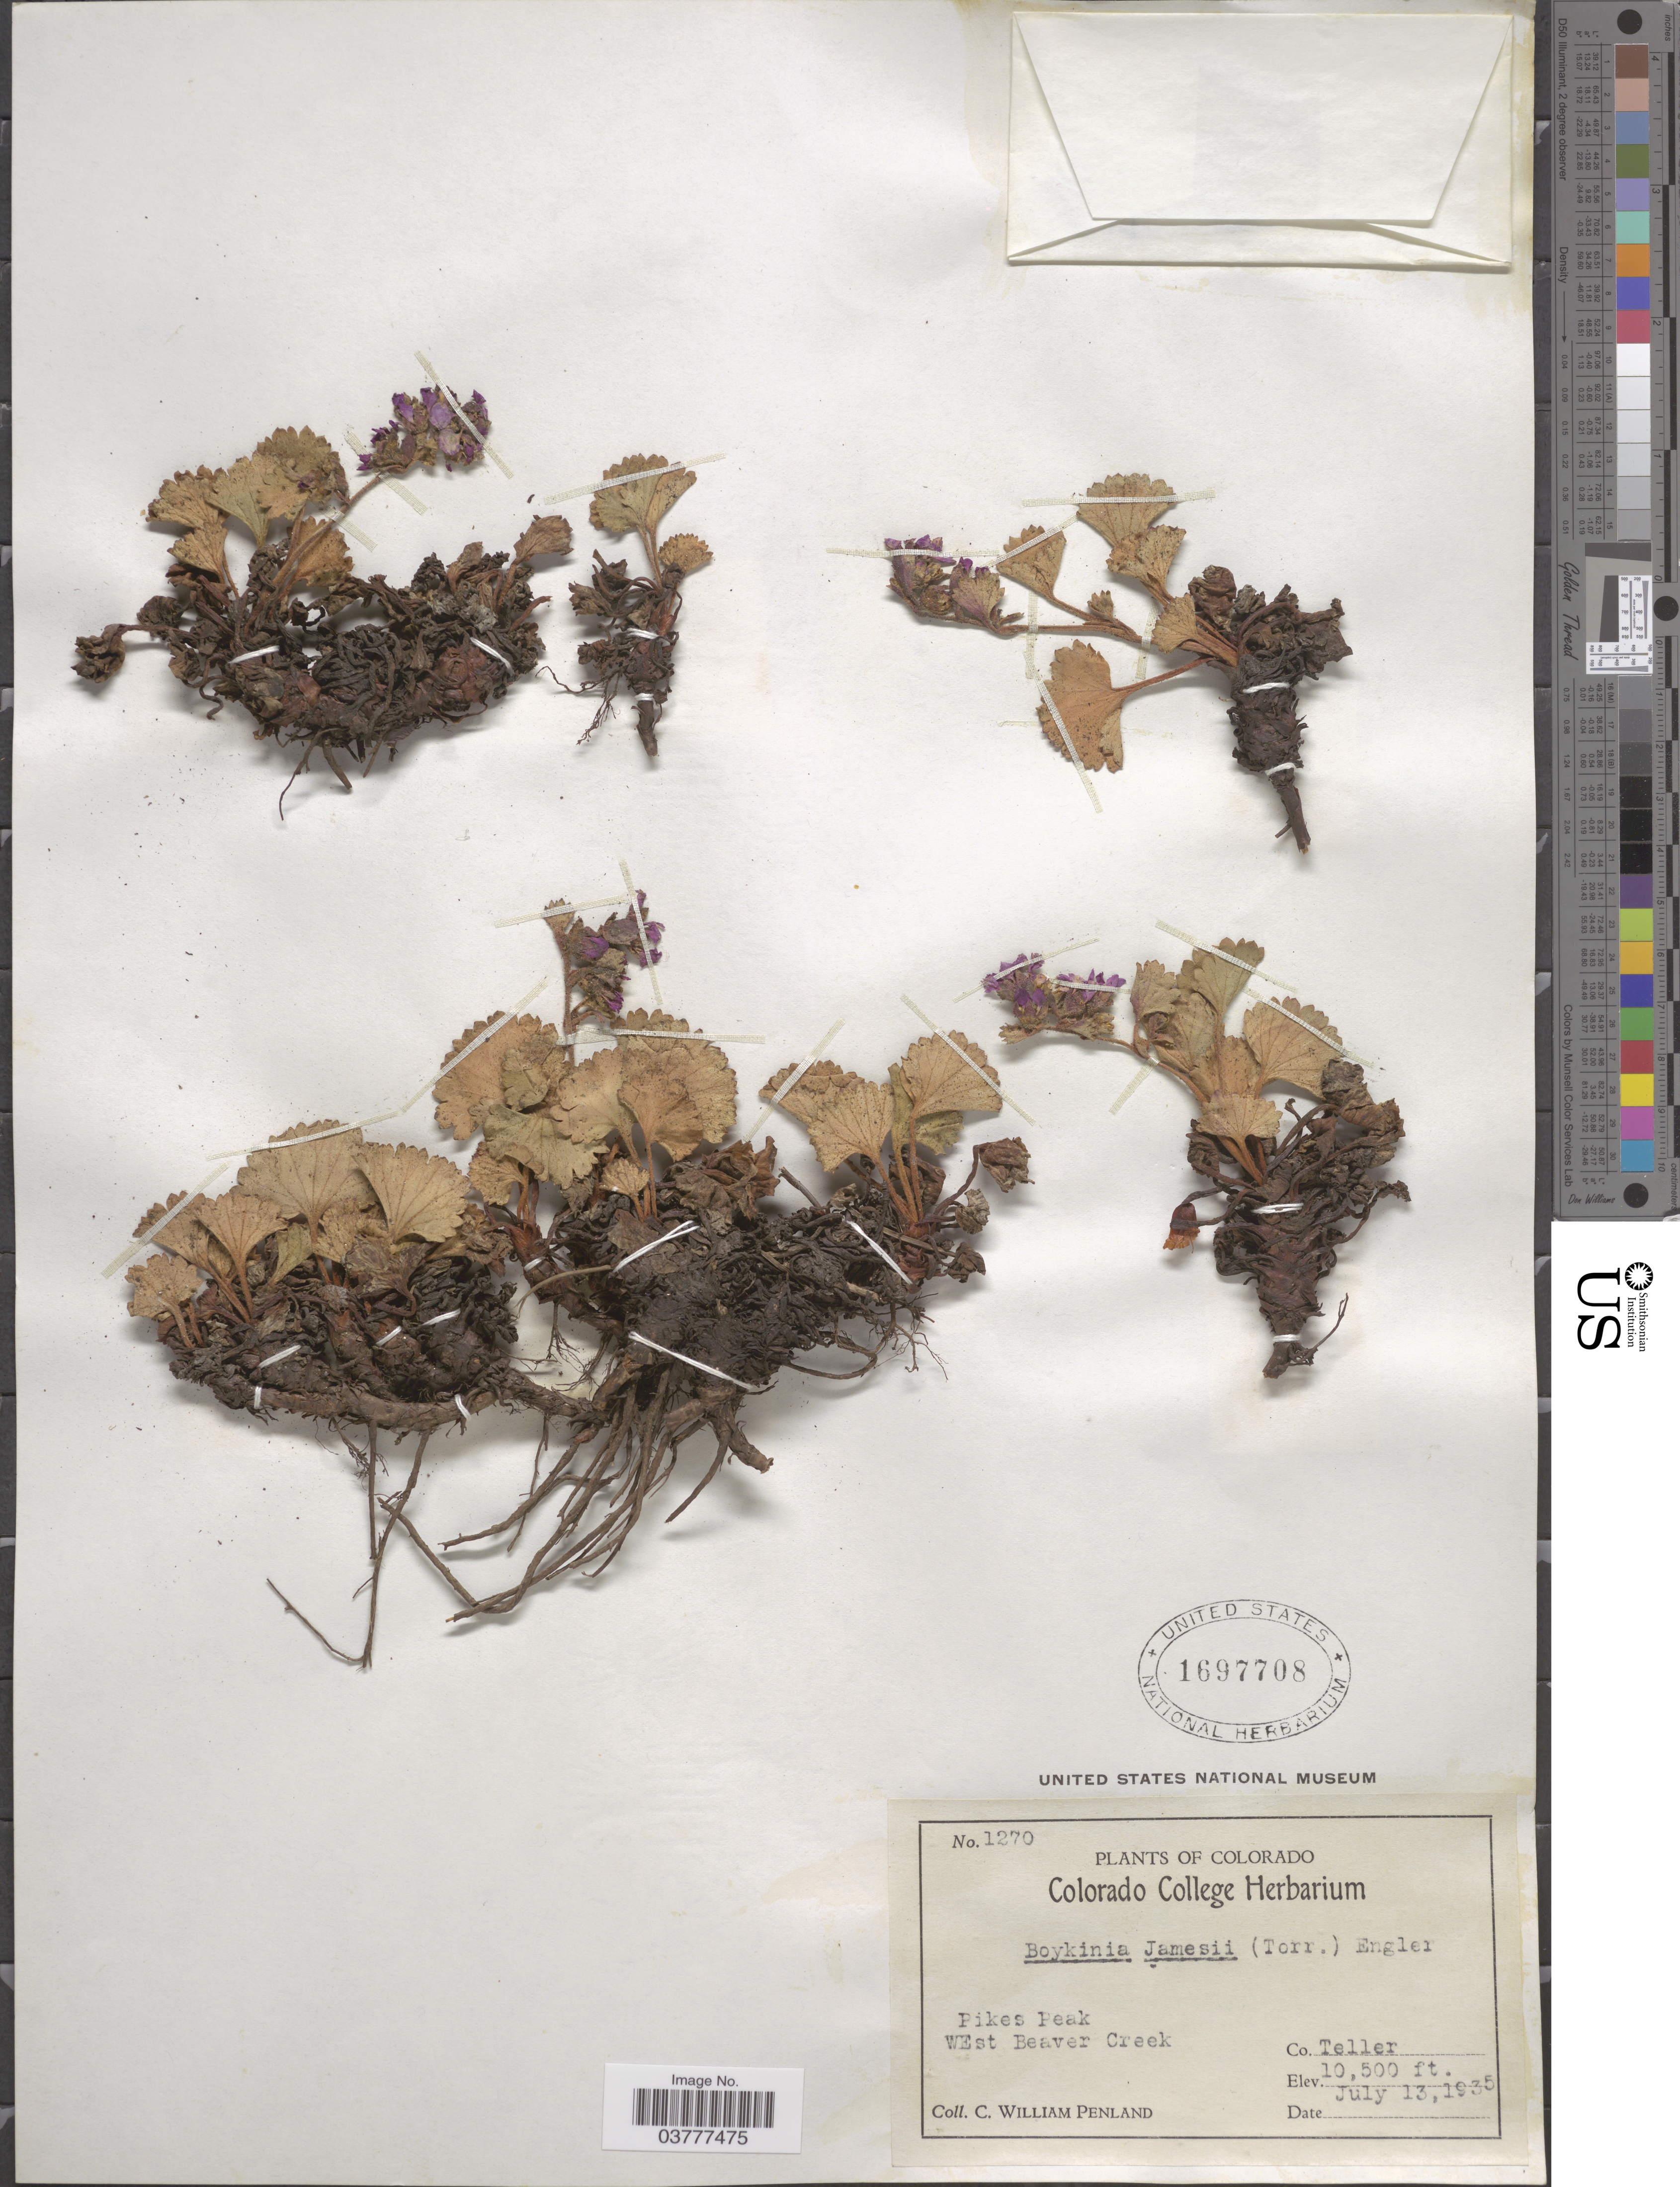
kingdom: Plantae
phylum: Tracheophyta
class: Magnoliopsida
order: Saxifragales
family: Saxifragaceae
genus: Telesonix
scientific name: Telesonix jamesii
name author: (Torr.) Raf.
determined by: Strong, Mark T., (BOT), Smithsonian Institution - National Museum of Natural History (UNITED STATES)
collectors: C. W. Penland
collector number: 1270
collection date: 1935-07-13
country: United States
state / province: Colorado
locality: Pikes Peak, West Beaver Creek. Co. Teller.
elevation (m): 3200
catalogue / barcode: US 1697708